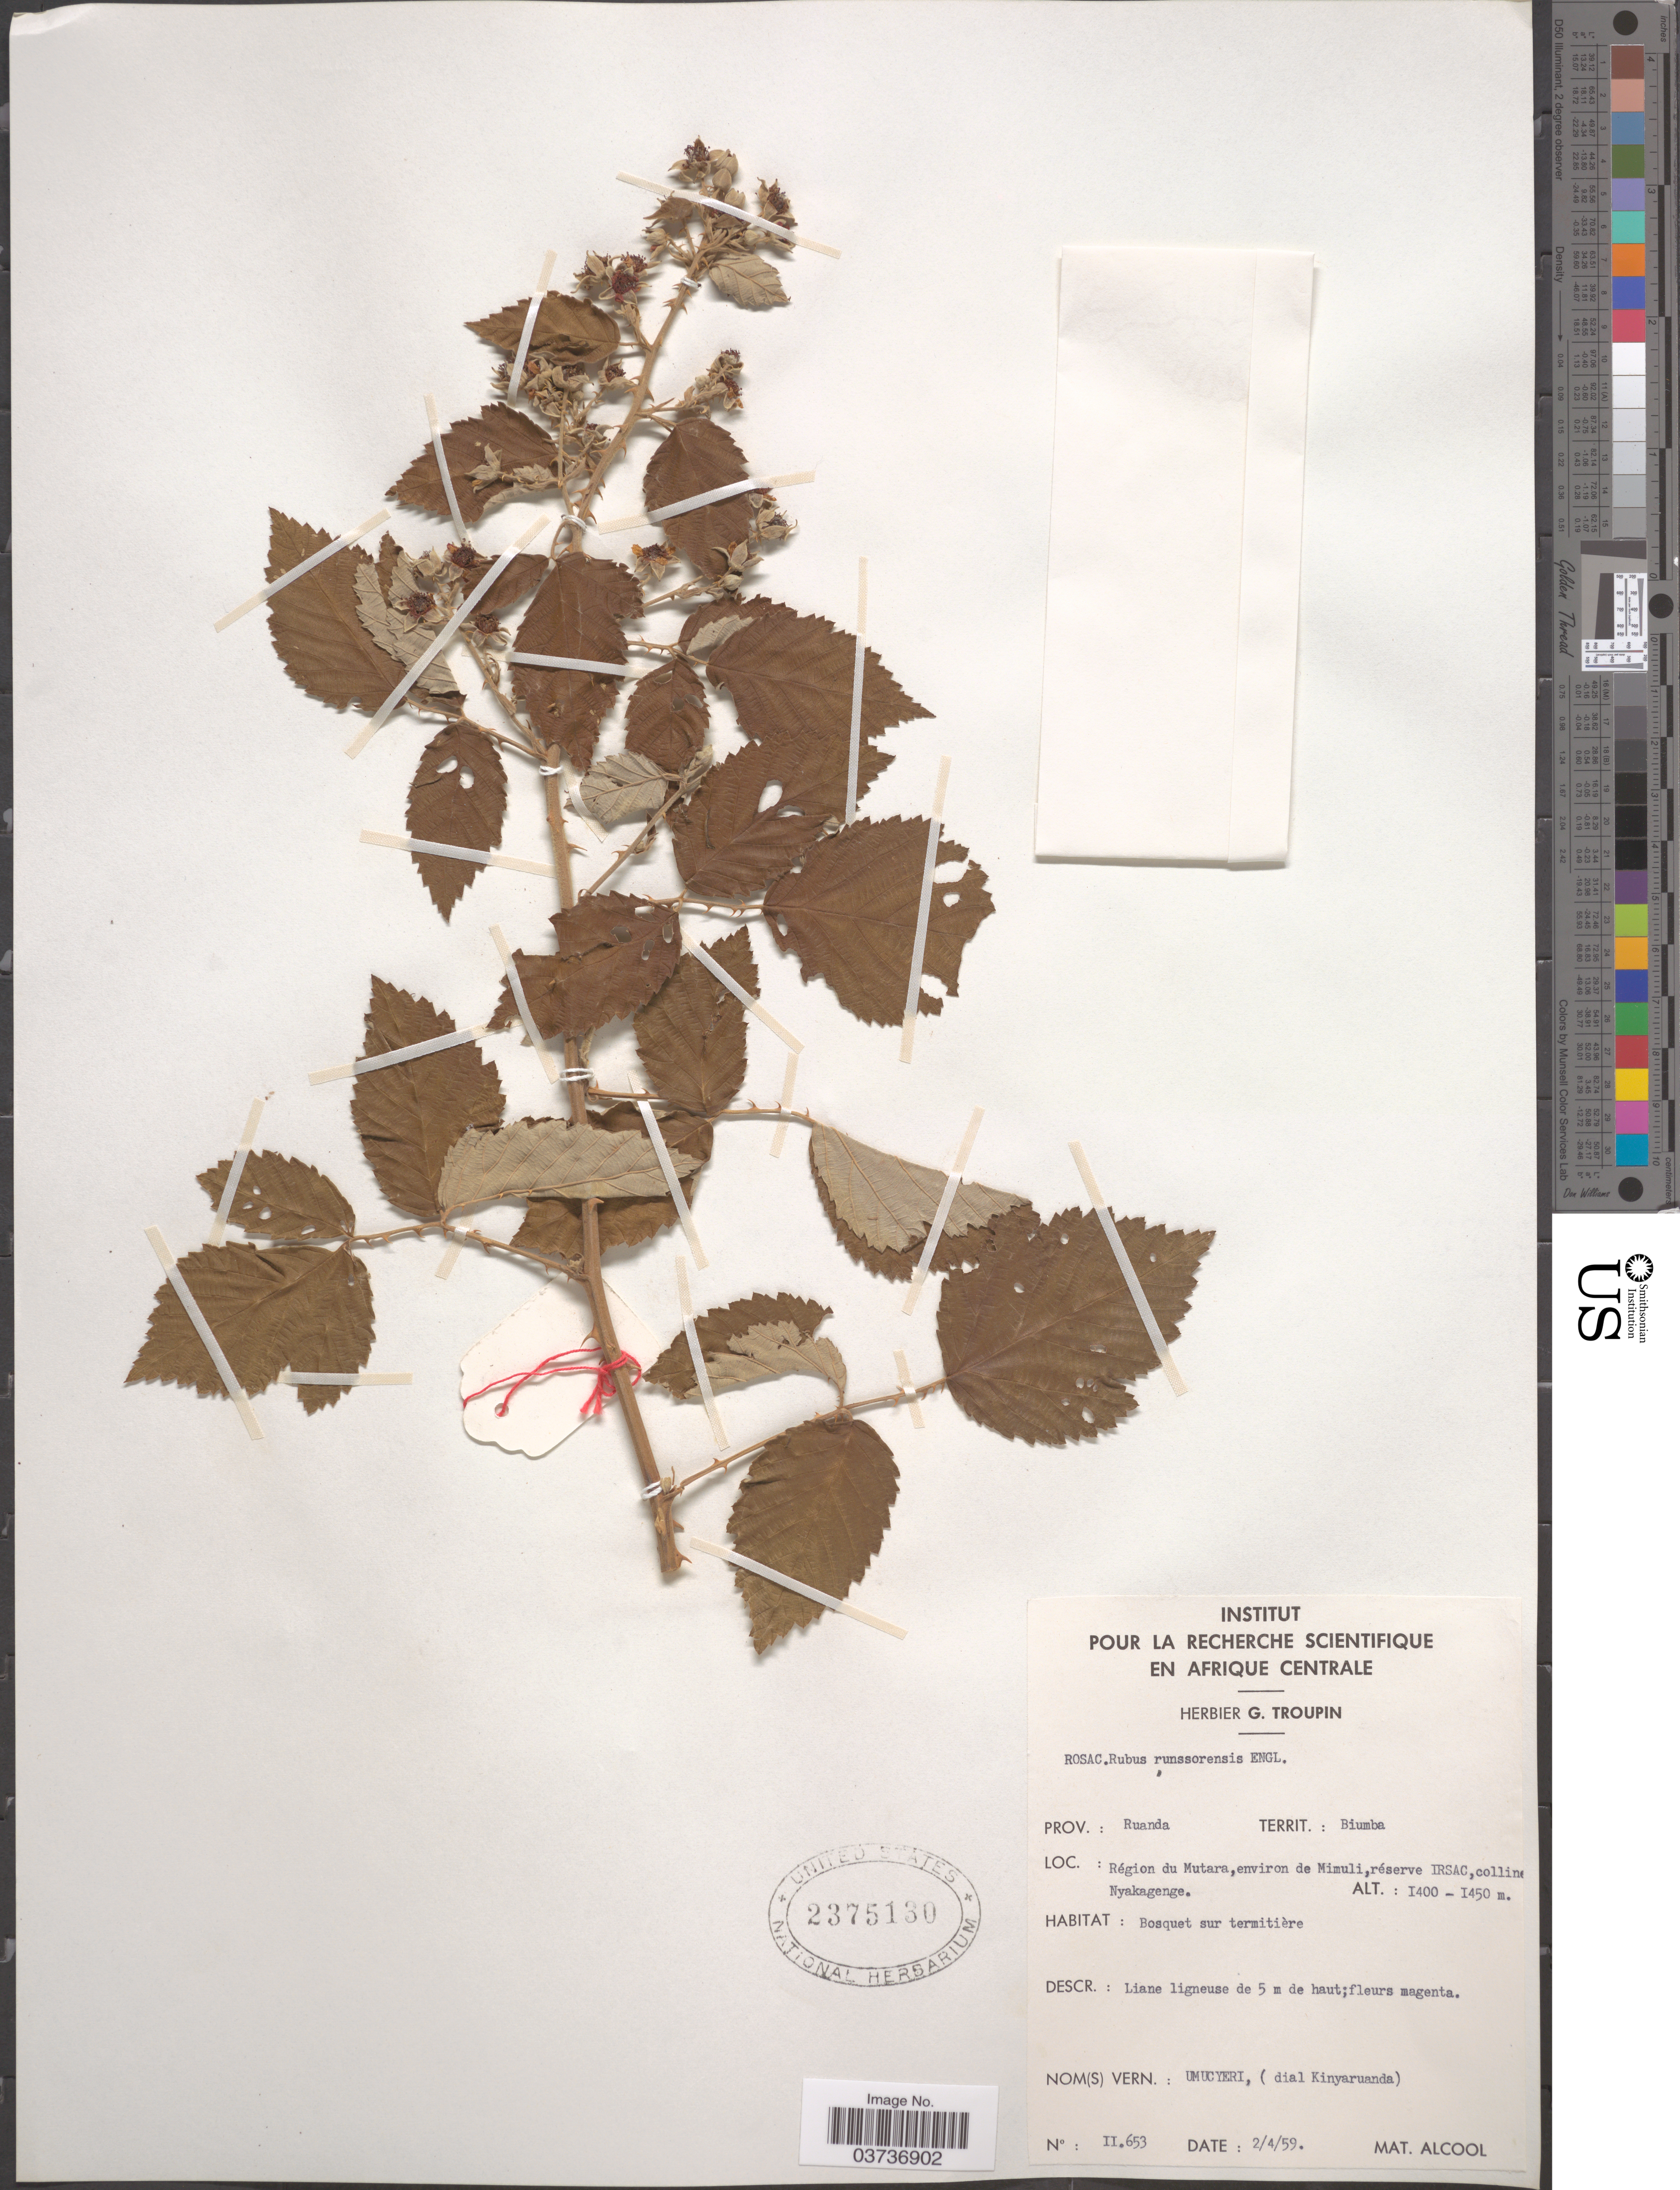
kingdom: Plantae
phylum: Tracheophyta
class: Magnoliopsida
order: Rosales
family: Rosaceae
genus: Rubus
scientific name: Rubus runssorensis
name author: Engl.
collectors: ex herb. G. Troupin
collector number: II653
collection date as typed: Transcribed d/m/y: 2/4/59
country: Rwanda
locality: Territ.: Biumba. Région du Mutara, environ de Mimuli, réserve IRSAC, colline Nyakagenge.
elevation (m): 1400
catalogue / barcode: US 2375130